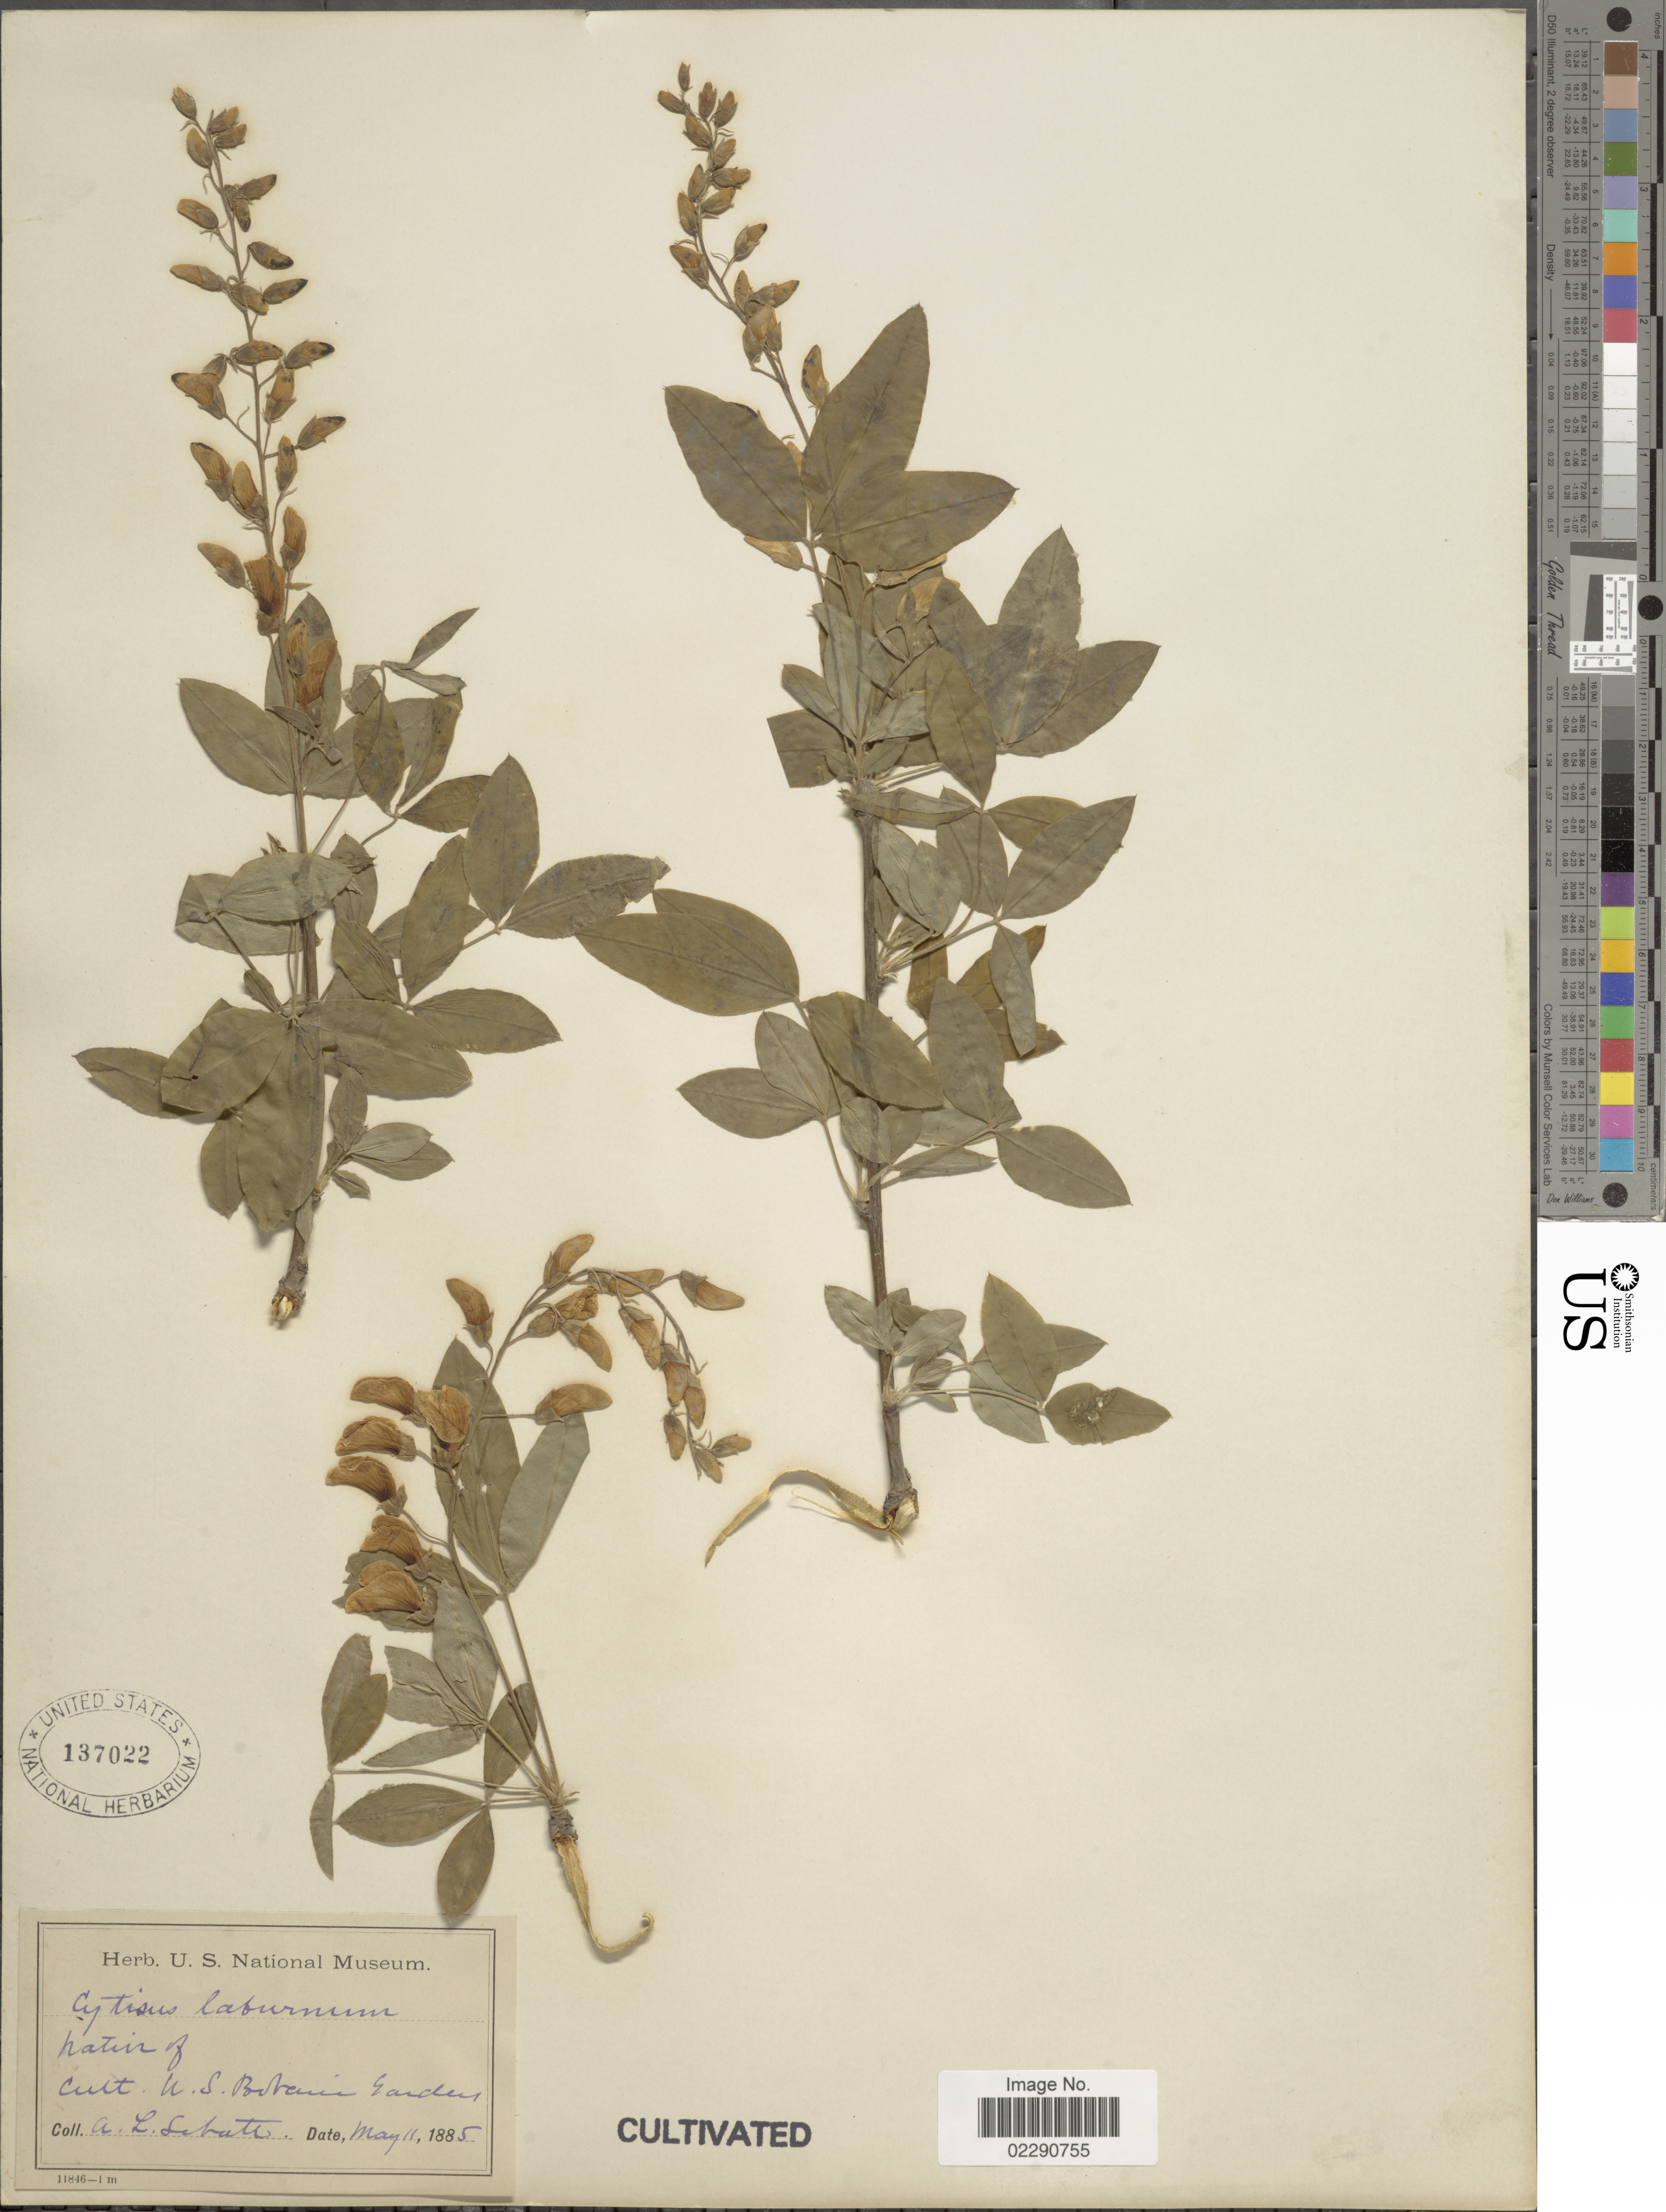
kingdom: Plantae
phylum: Tracheophyta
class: Magnoliopsida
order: Fabales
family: Fabaceae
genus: Laburnum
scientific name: Laburnum anagyroides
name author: Medik.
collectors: A. L. Schott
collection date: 1885-05-11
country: United States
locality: U.S. Botanic Gardens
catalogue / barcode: US 137022